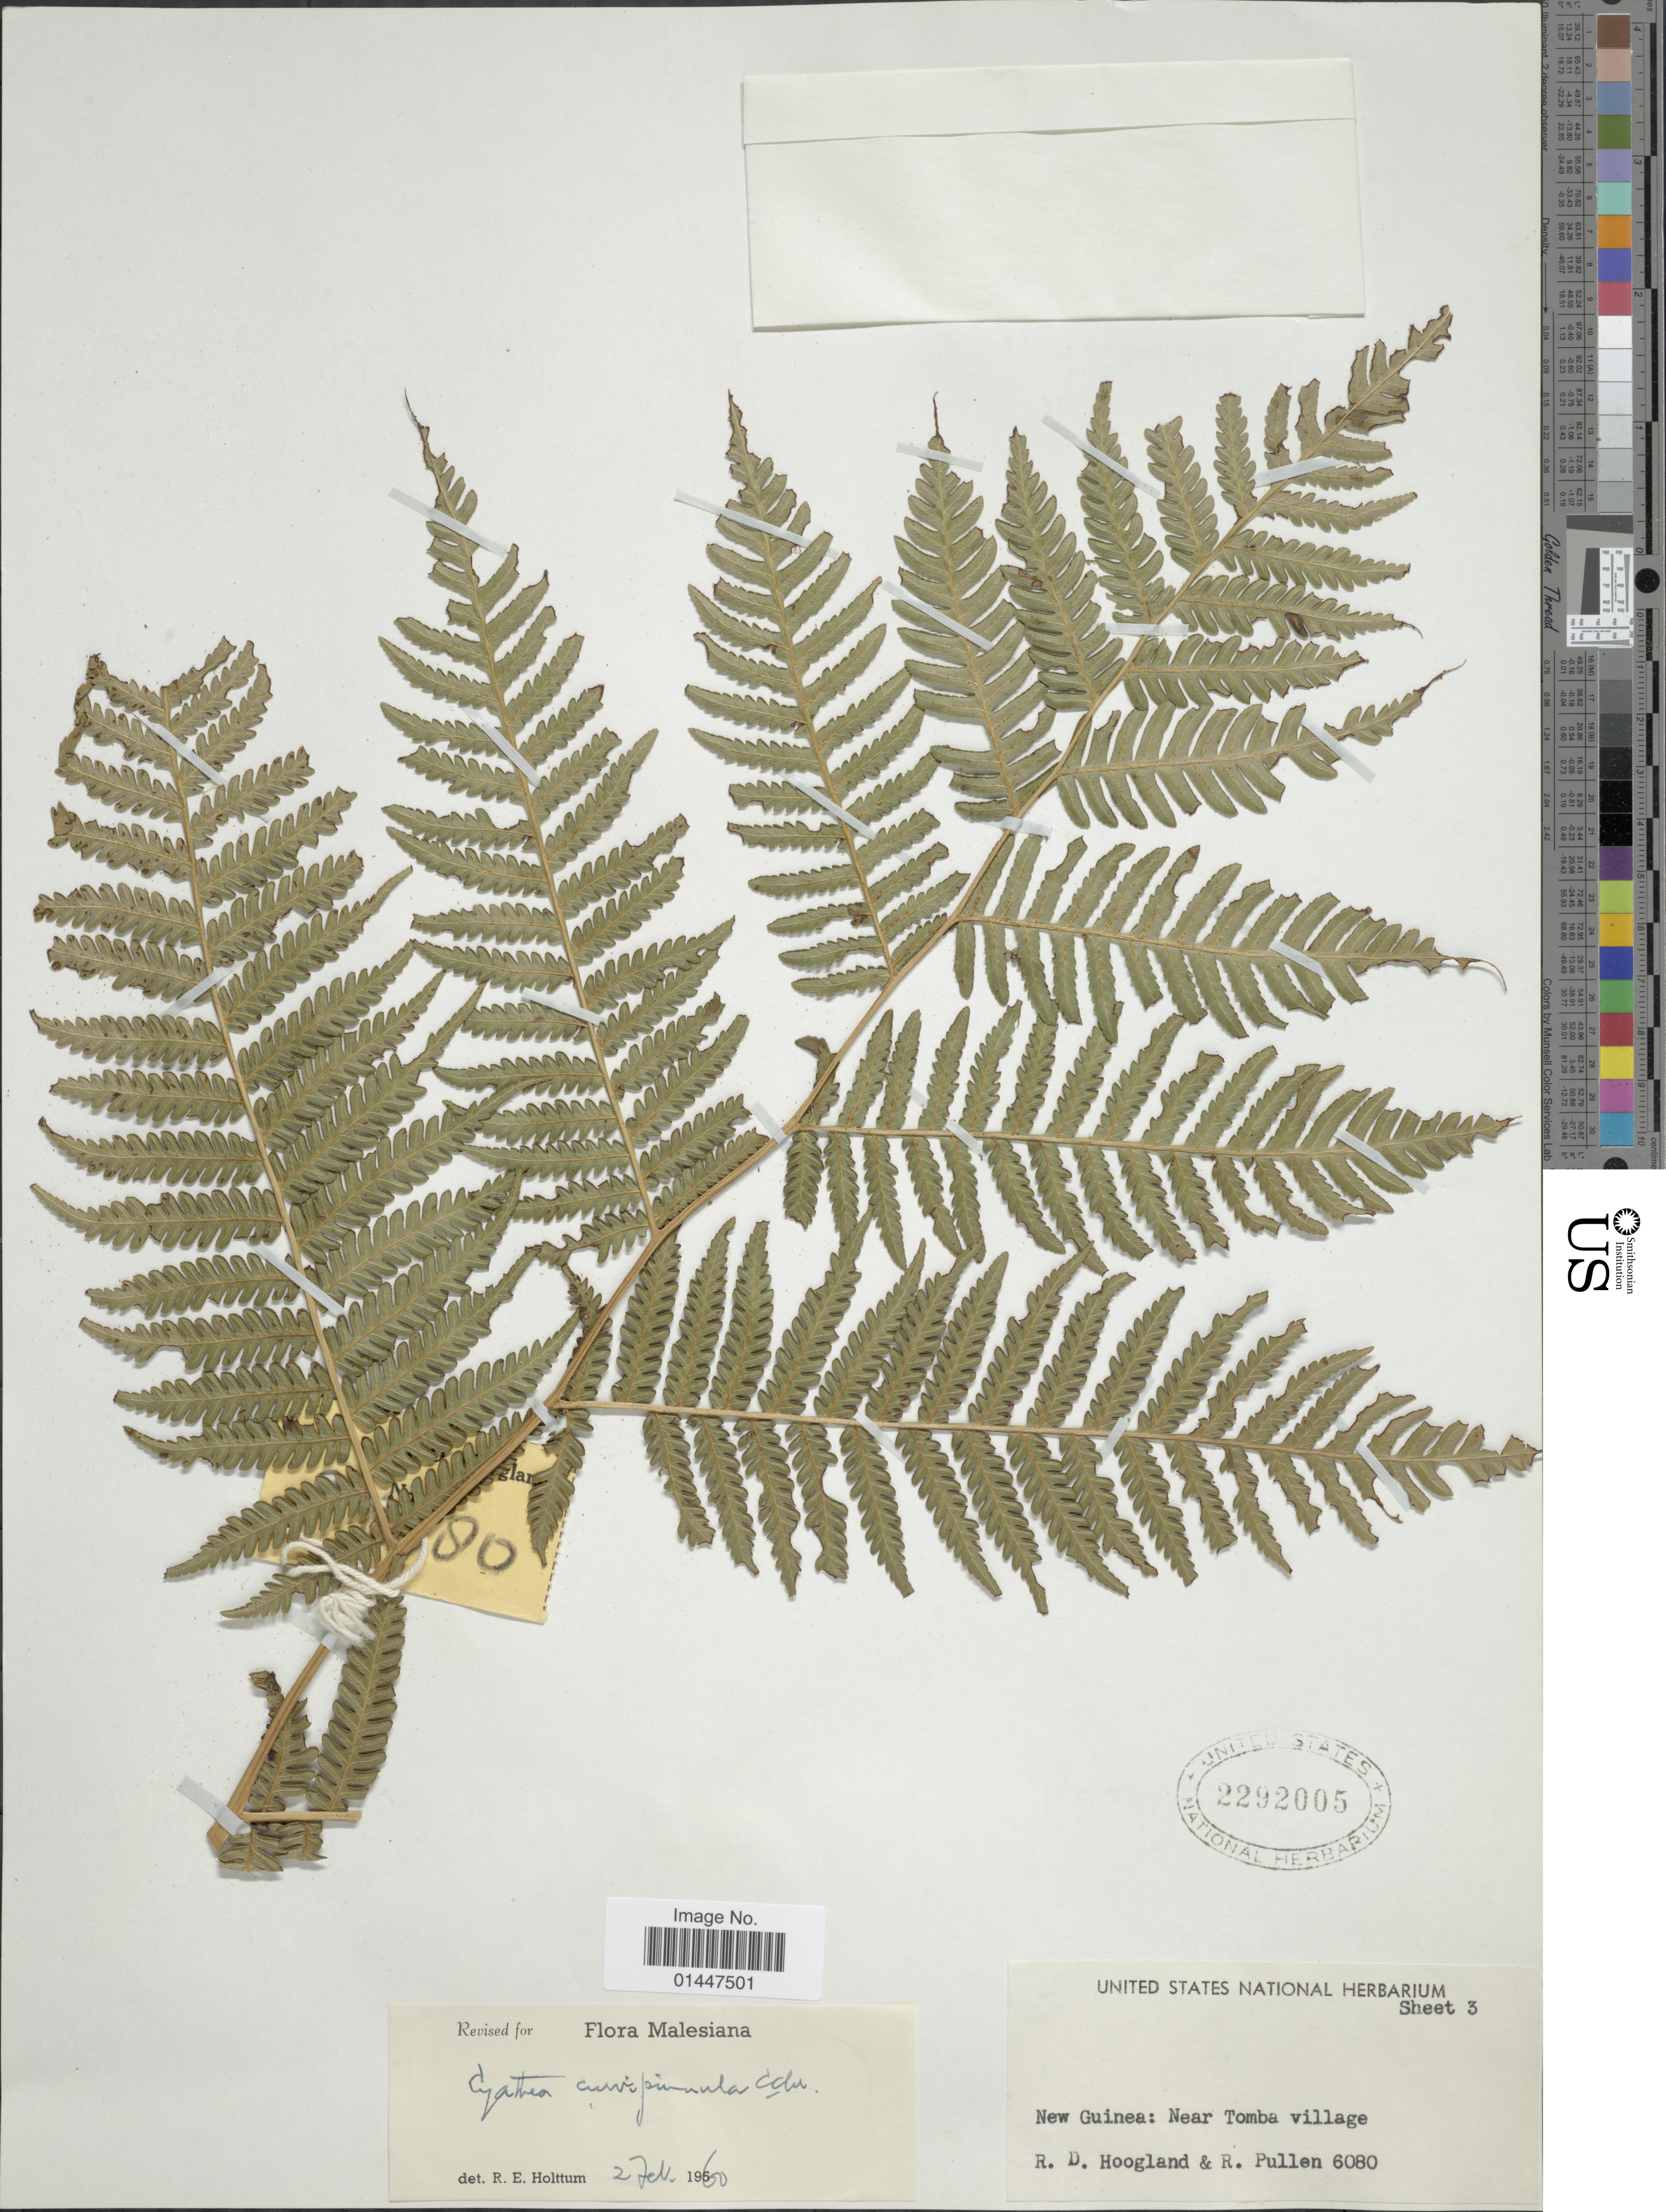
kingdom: Plantae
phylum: Tracheophyta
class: Polypodiopsida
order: Cyatheales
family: Cyatheaceae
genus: Sphaeropteris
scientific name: Sphaeropteris aeneifolia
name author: (Alderw.) R.M. Tryon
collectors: R. D. Hoogland & R. Pullen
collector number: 6080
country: Papua New Guinea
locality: New Guinea: Near Tomba village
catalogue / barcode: US 2292005